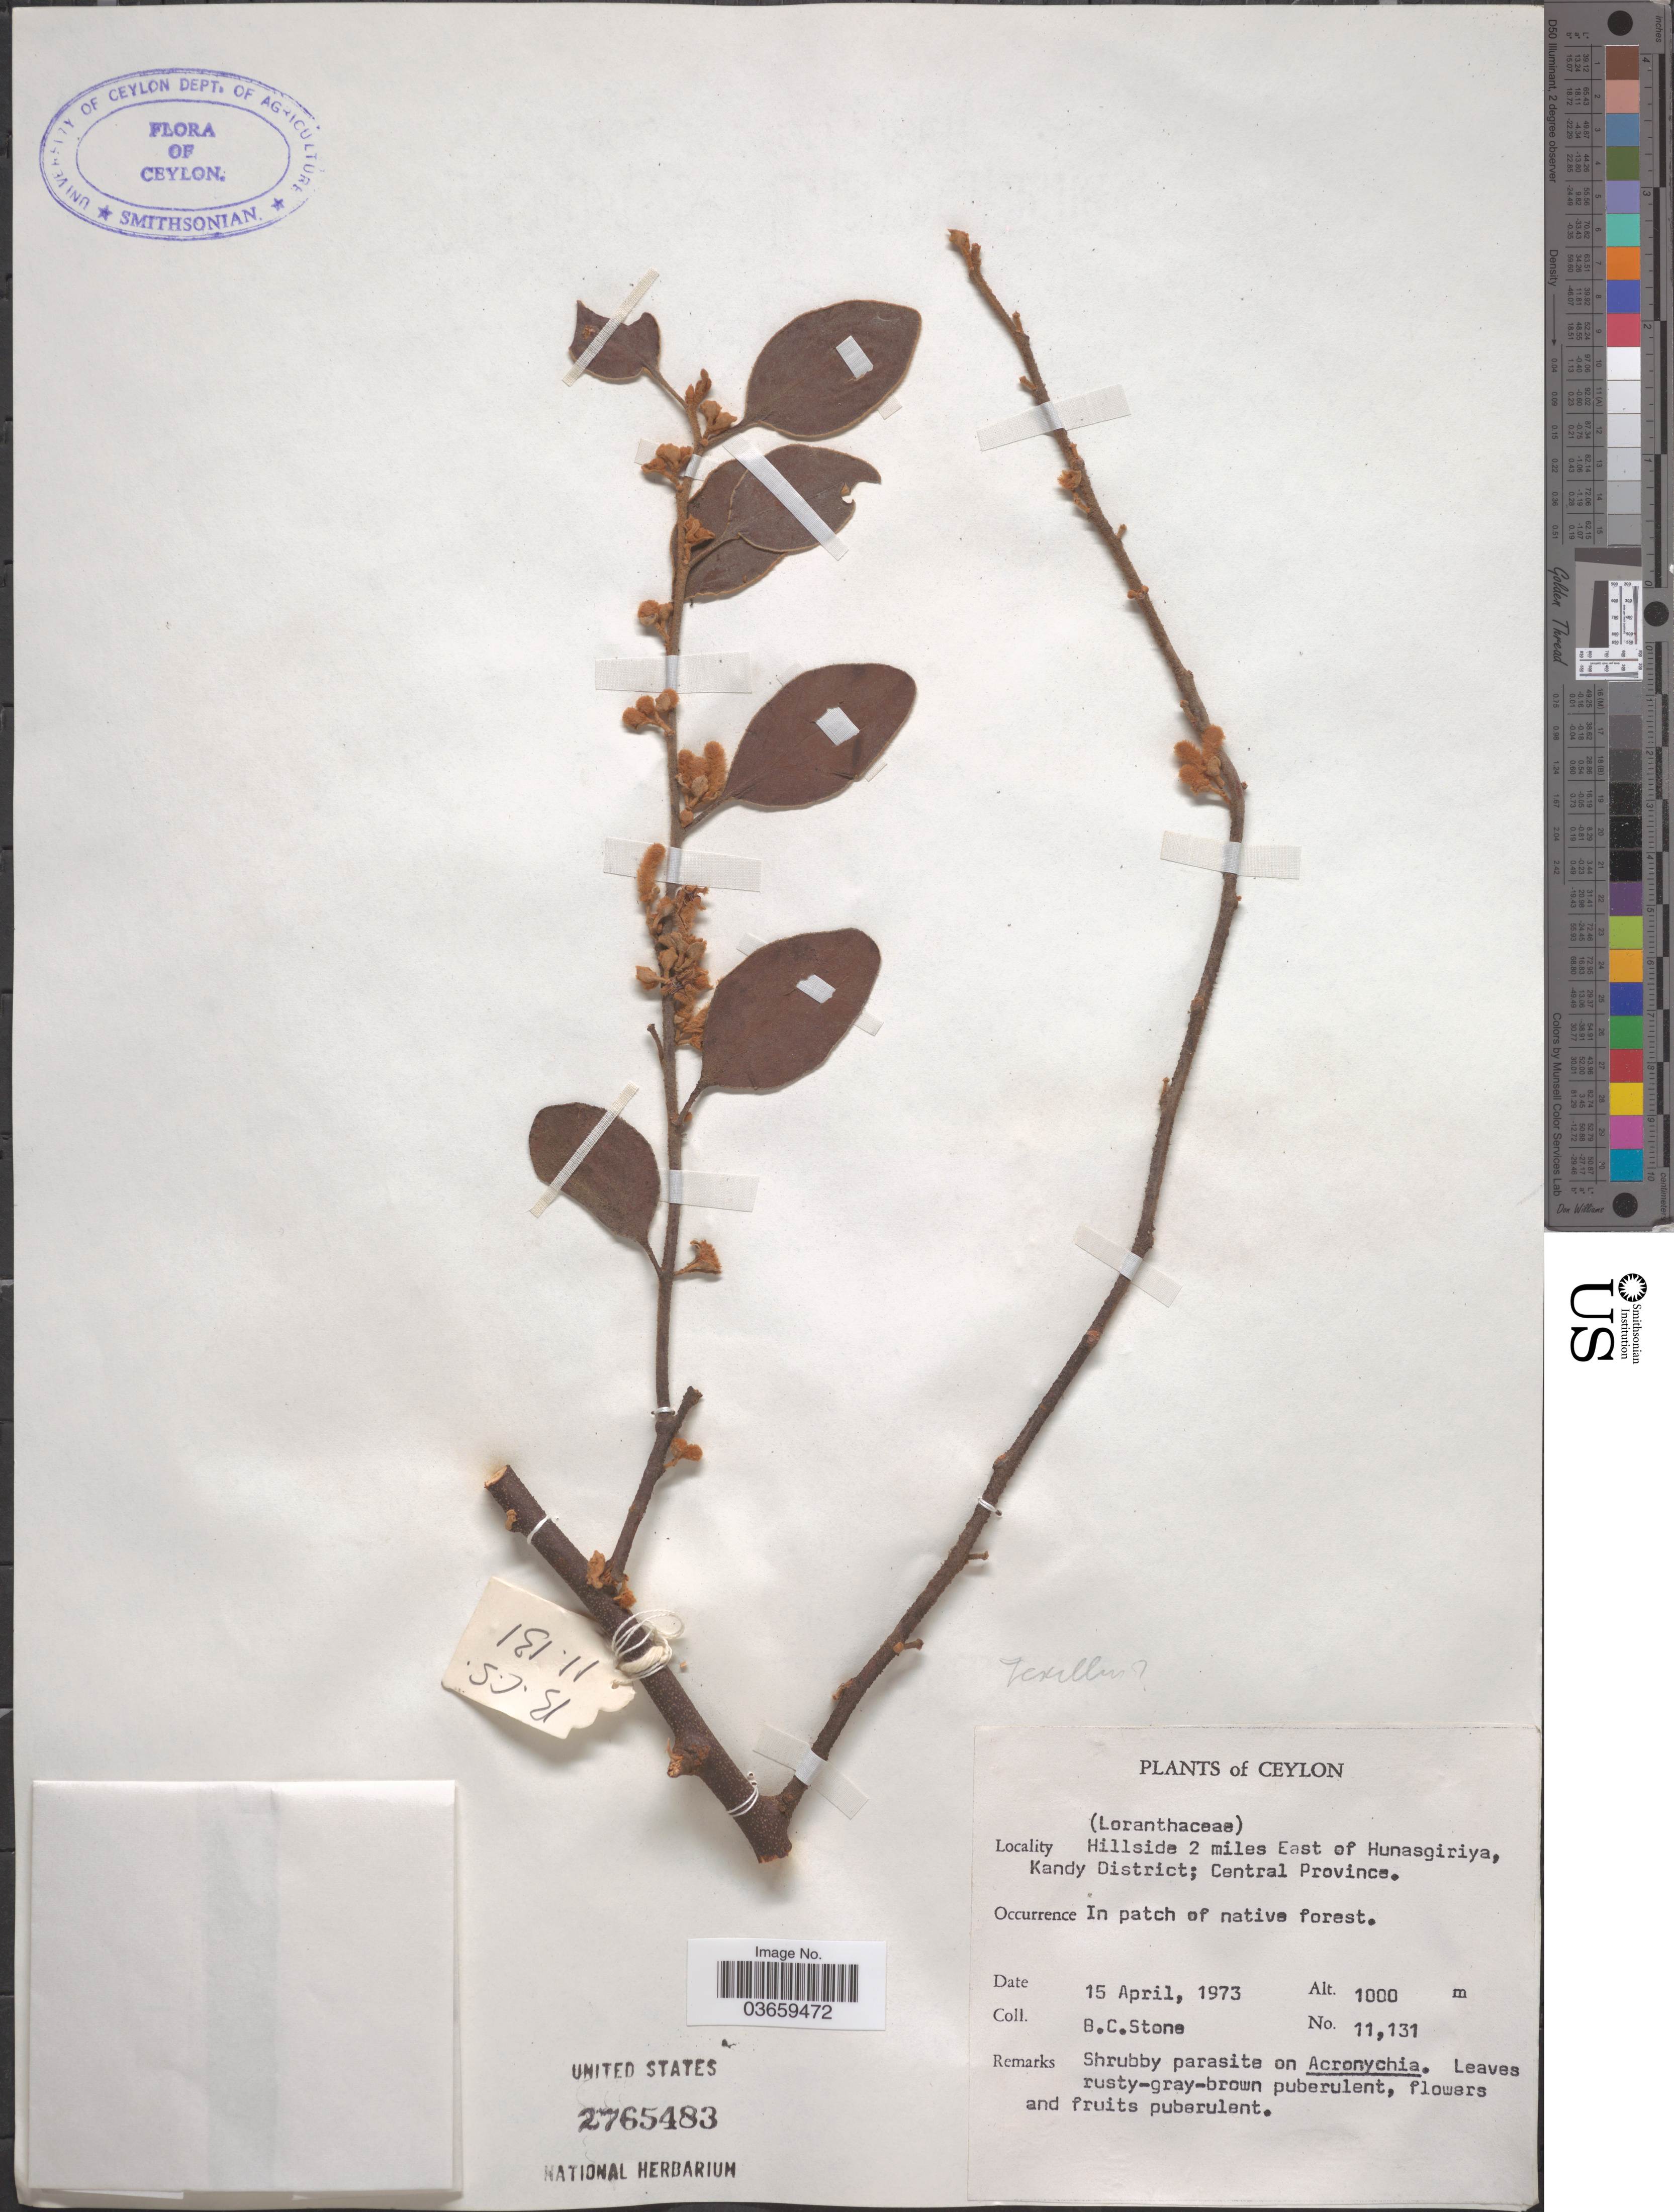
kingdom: Plantae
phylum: Tracheophyta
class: Magnoliopsida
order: Santalales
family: Loranthaceae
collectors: B. C. Stone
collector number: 11131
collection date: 1973-04-15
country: Sri Lanka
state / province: Central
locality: Ceylon. Hillside 2 miles East of Hunasgiriya, Kandy District.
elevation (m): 1000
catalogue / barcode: US 2765483